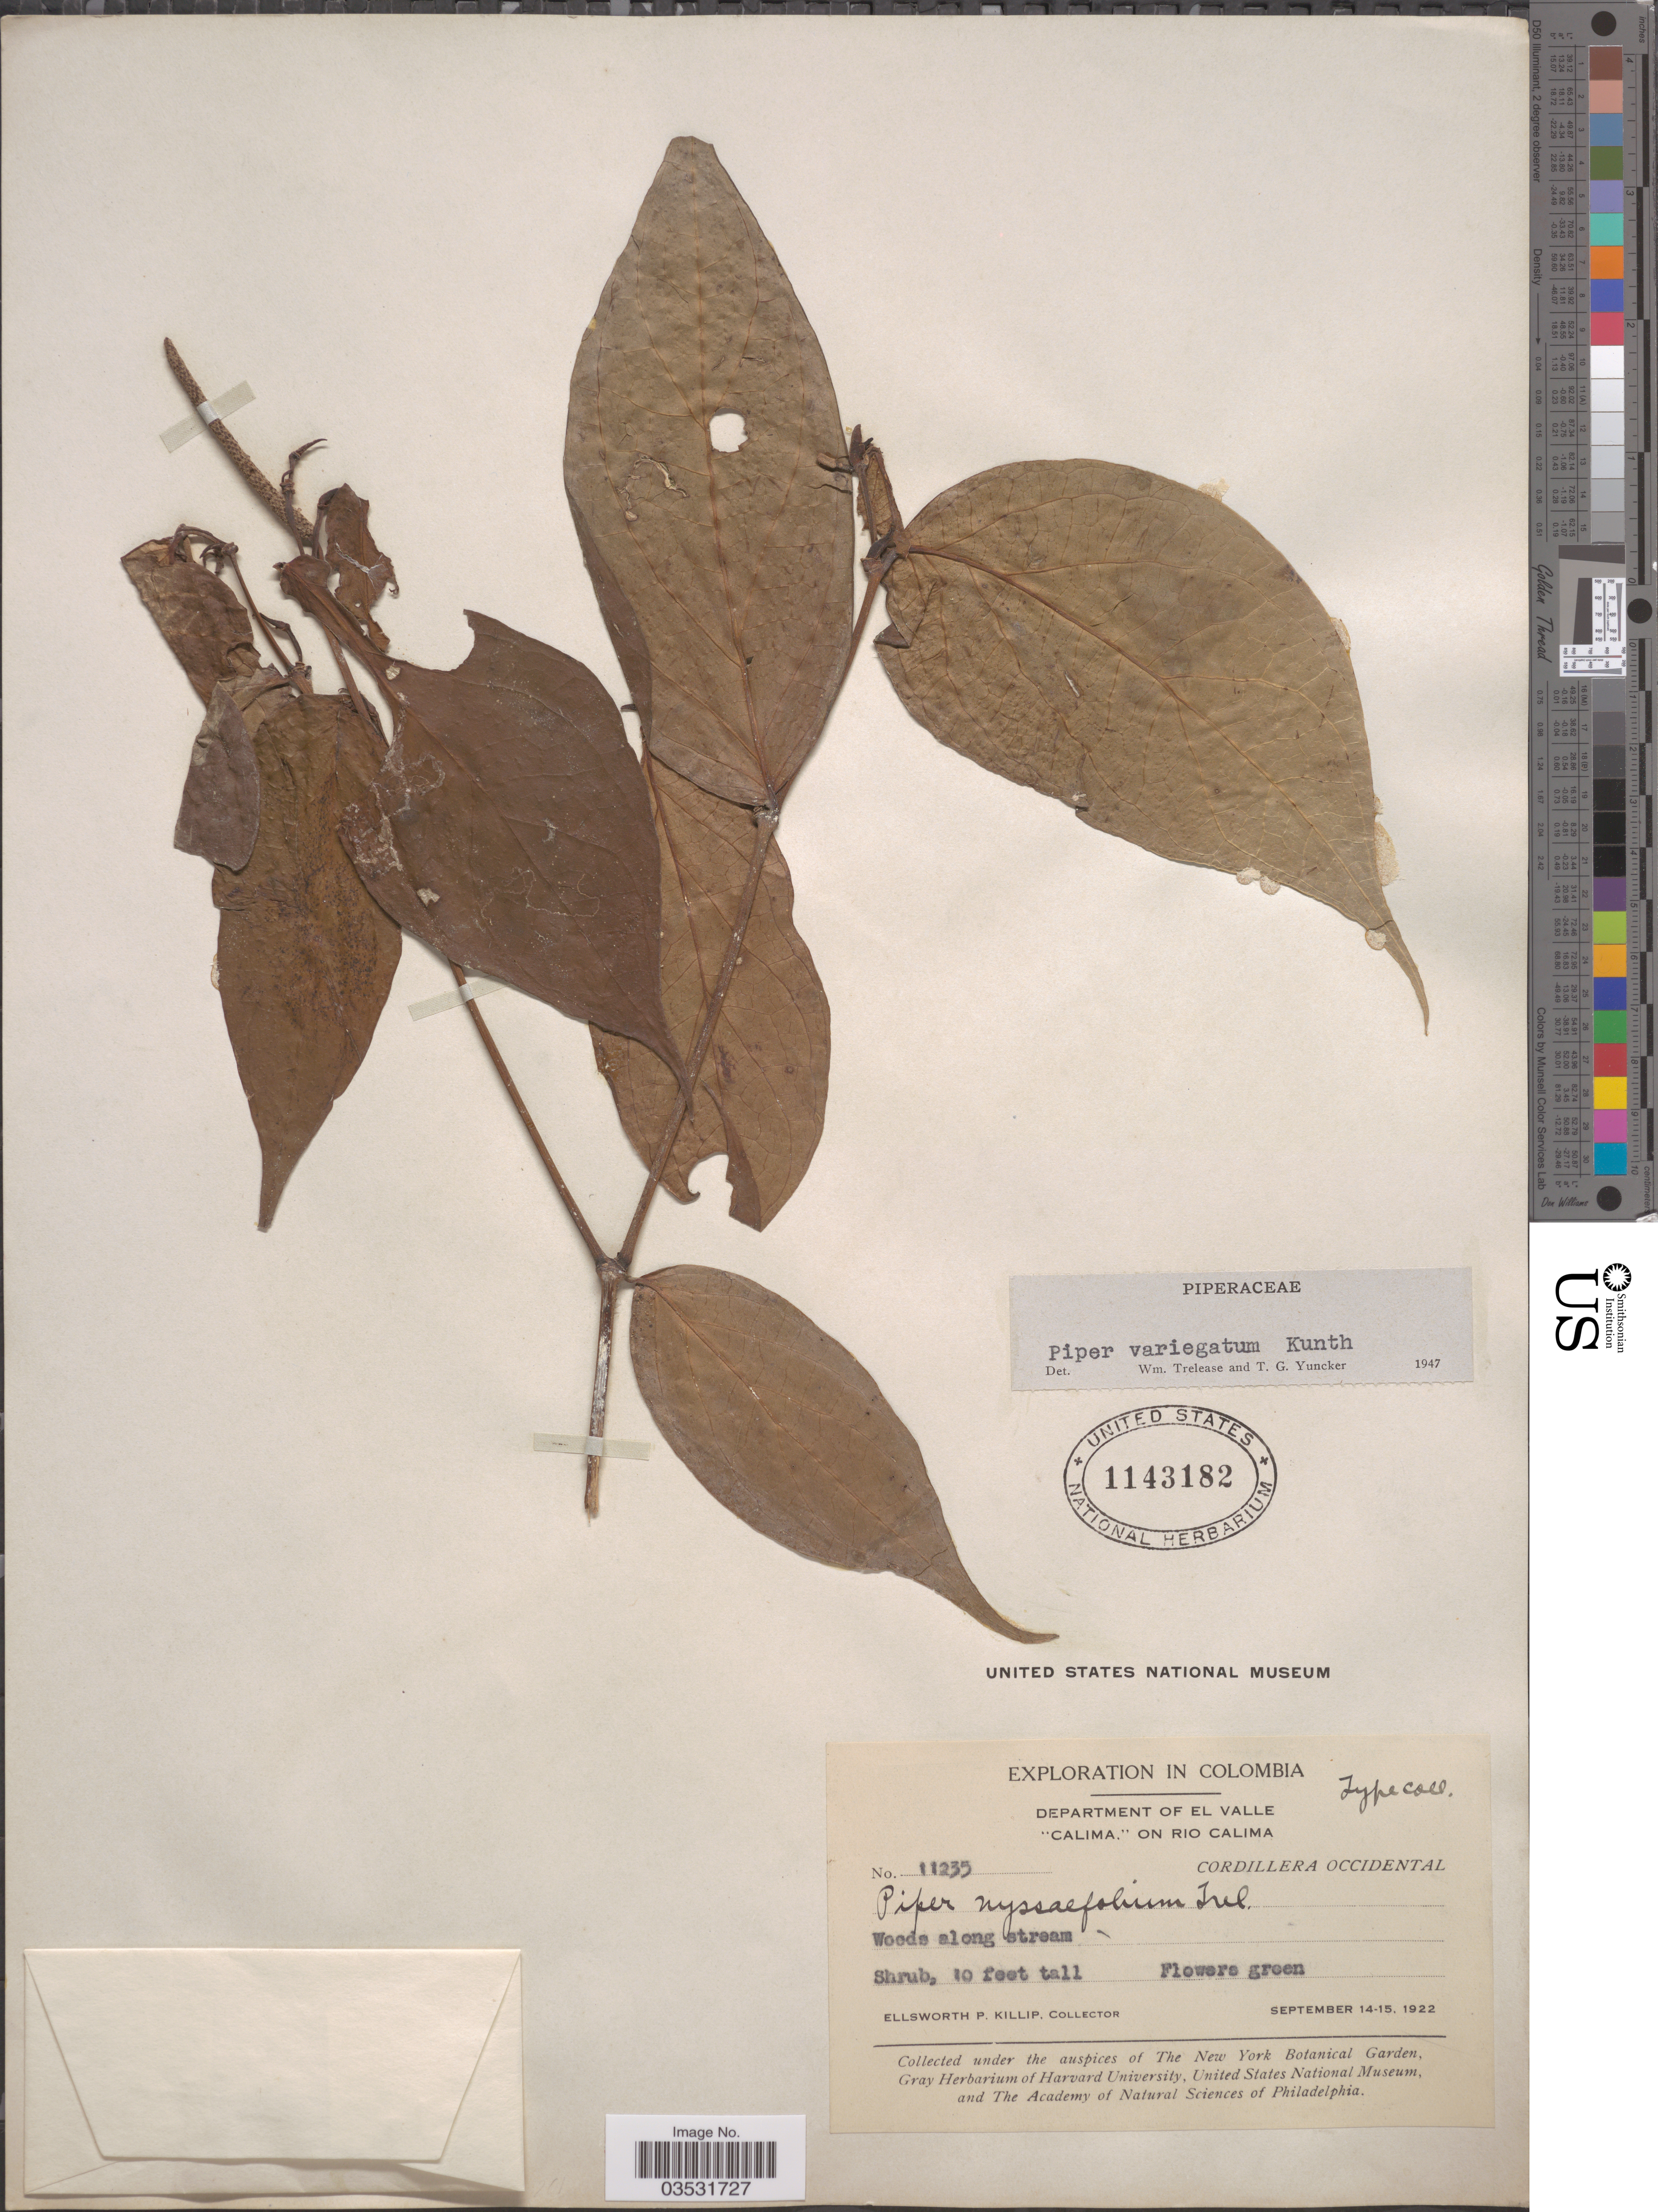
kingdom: Plantae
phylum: Tracheophyta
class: Magnoliopsida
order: Piperales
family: Piperaceae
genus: Piper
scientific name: Piper variegatum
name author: Kunth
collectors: E. P. Killip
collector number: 11235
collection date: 1922-09-14/1922-09-15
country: Colombia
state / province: Valle del Cauca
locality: Department of El Valle. "Calim," on Rio Calima. Cordillera Occidental.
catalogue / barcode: US 1143182